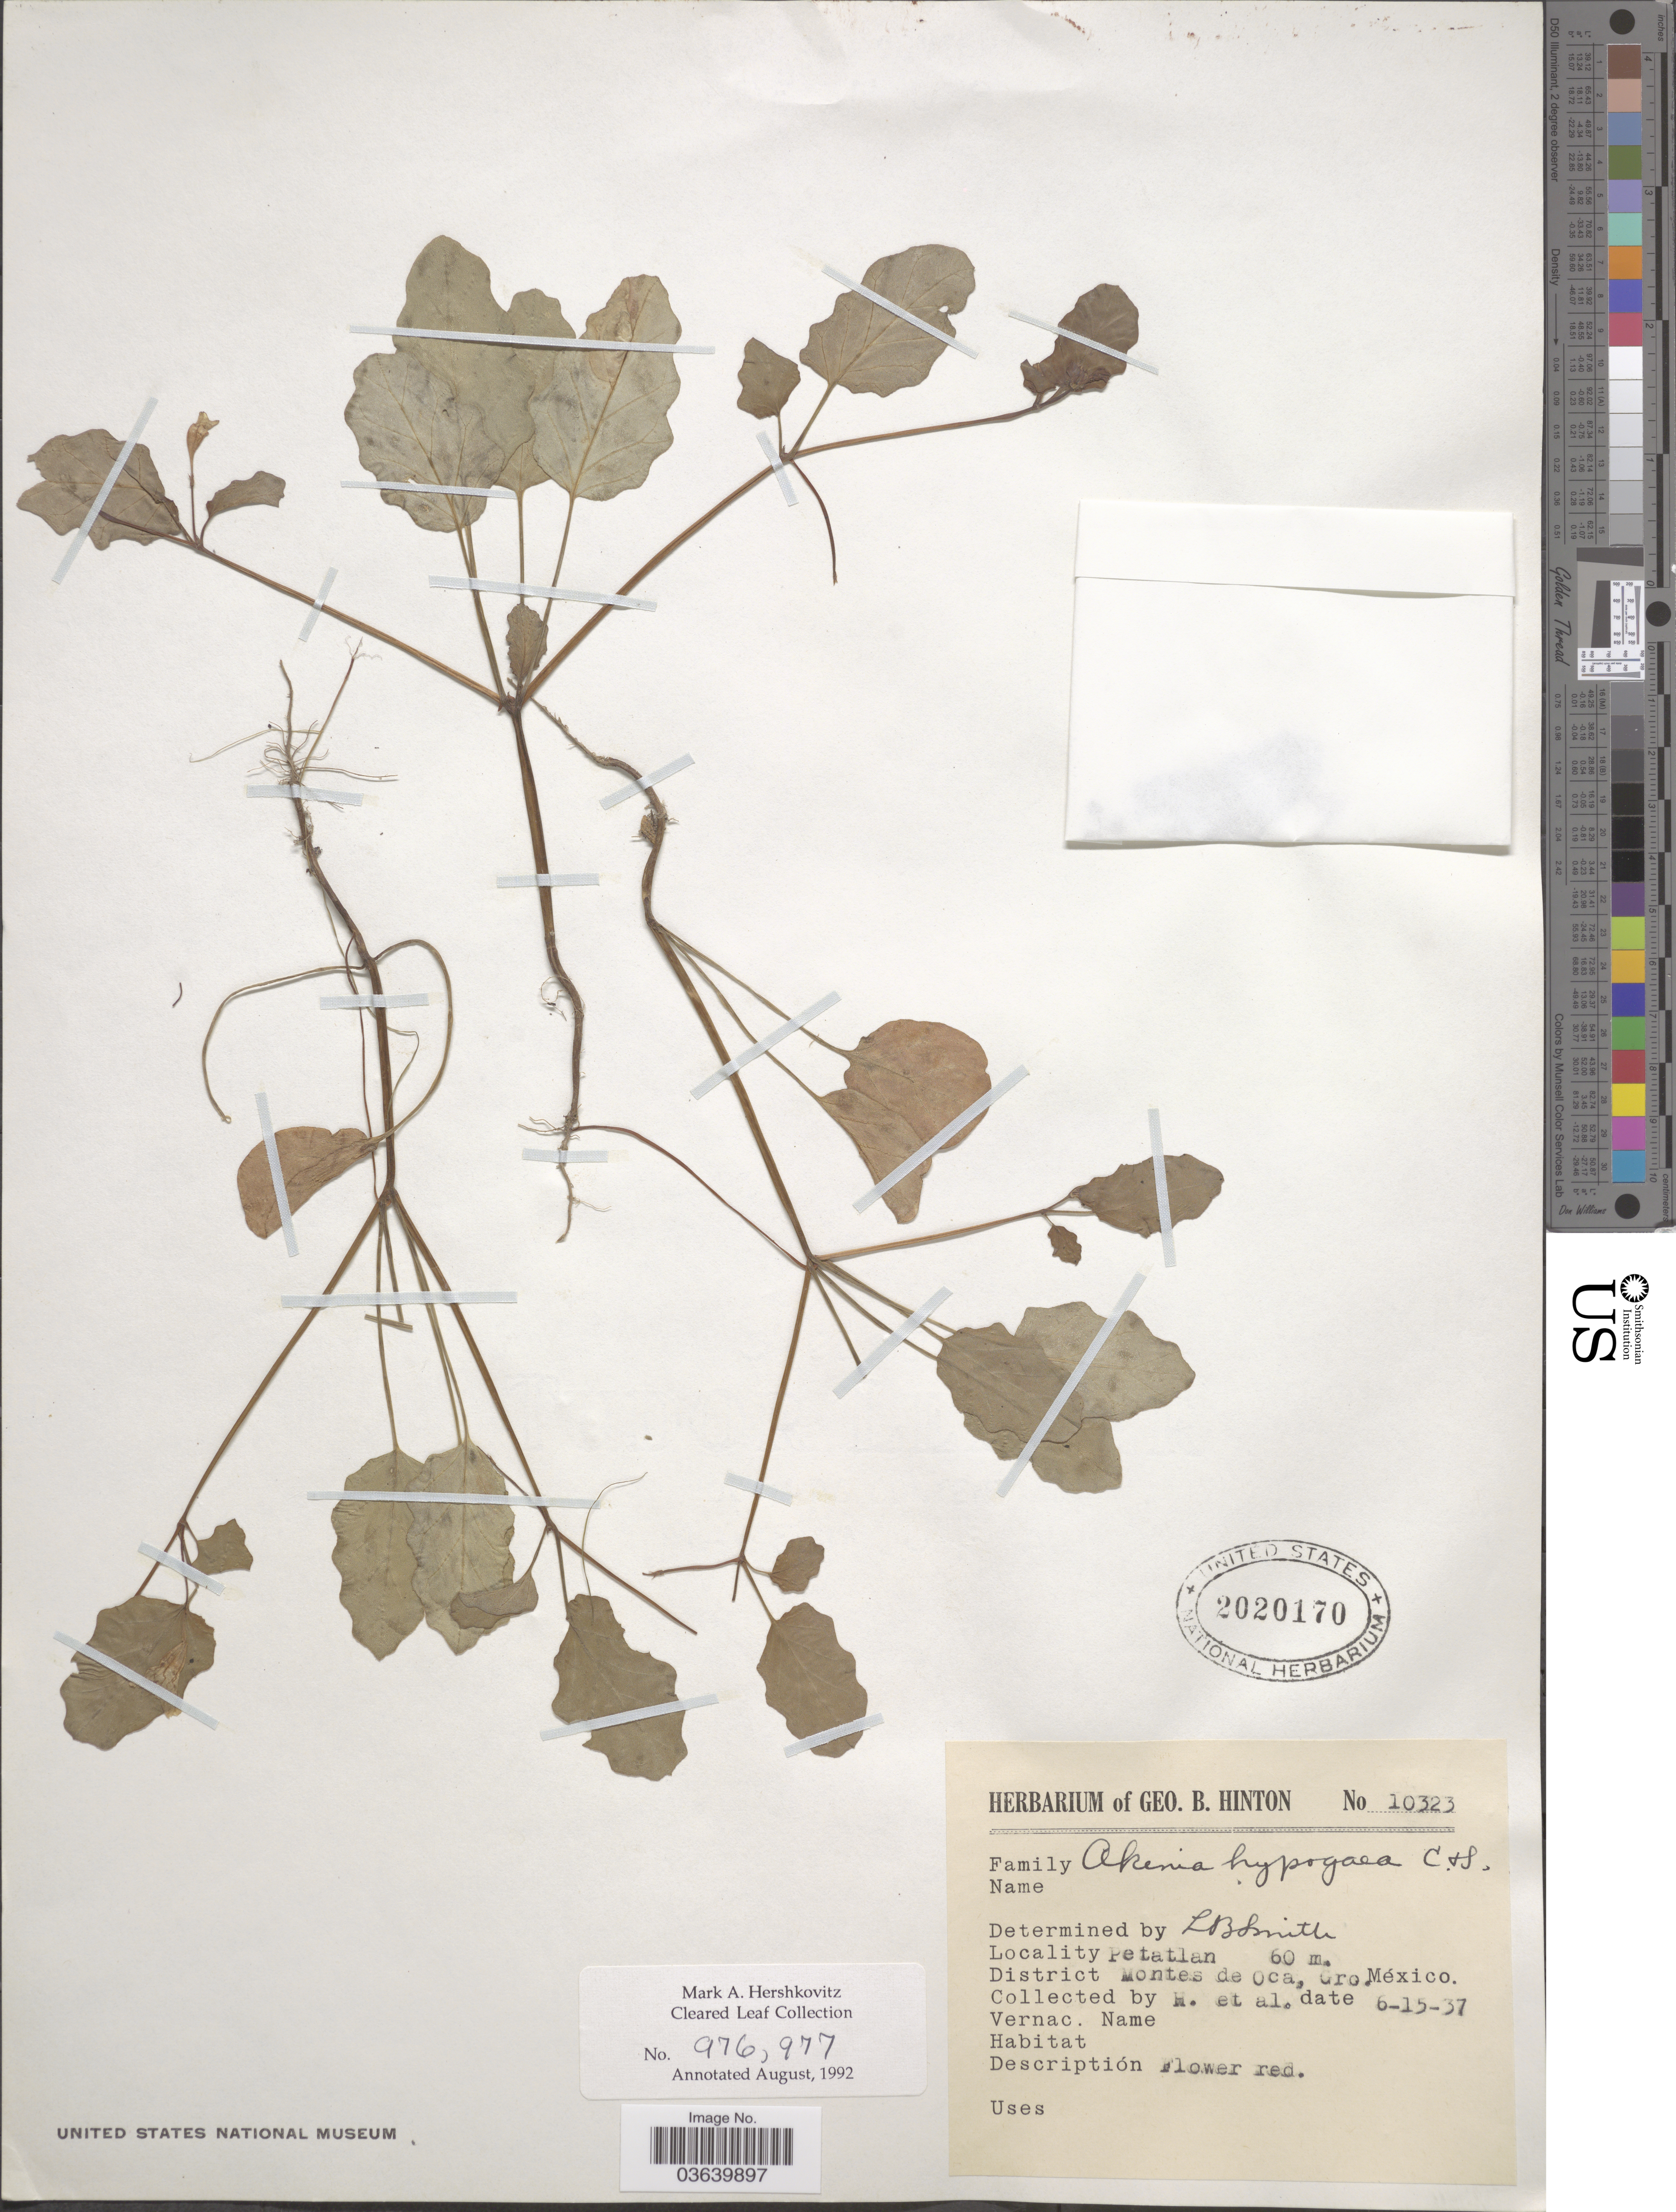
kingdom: Plantae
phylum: Tracheophyta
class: Magnoliopsida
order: Caryophyllales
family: Nyctaginaceae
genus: Okenia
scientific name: Okenia hypogaea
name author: Schltdl. & Cham.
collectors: G. B. Hinton & et al.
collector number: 10323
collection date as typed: Transcribed d/m/y: 15/6/37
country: Mexico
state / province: Guerrero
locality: Petatlan. District Montes de Oca.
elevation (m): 60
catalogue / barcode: US 2020170